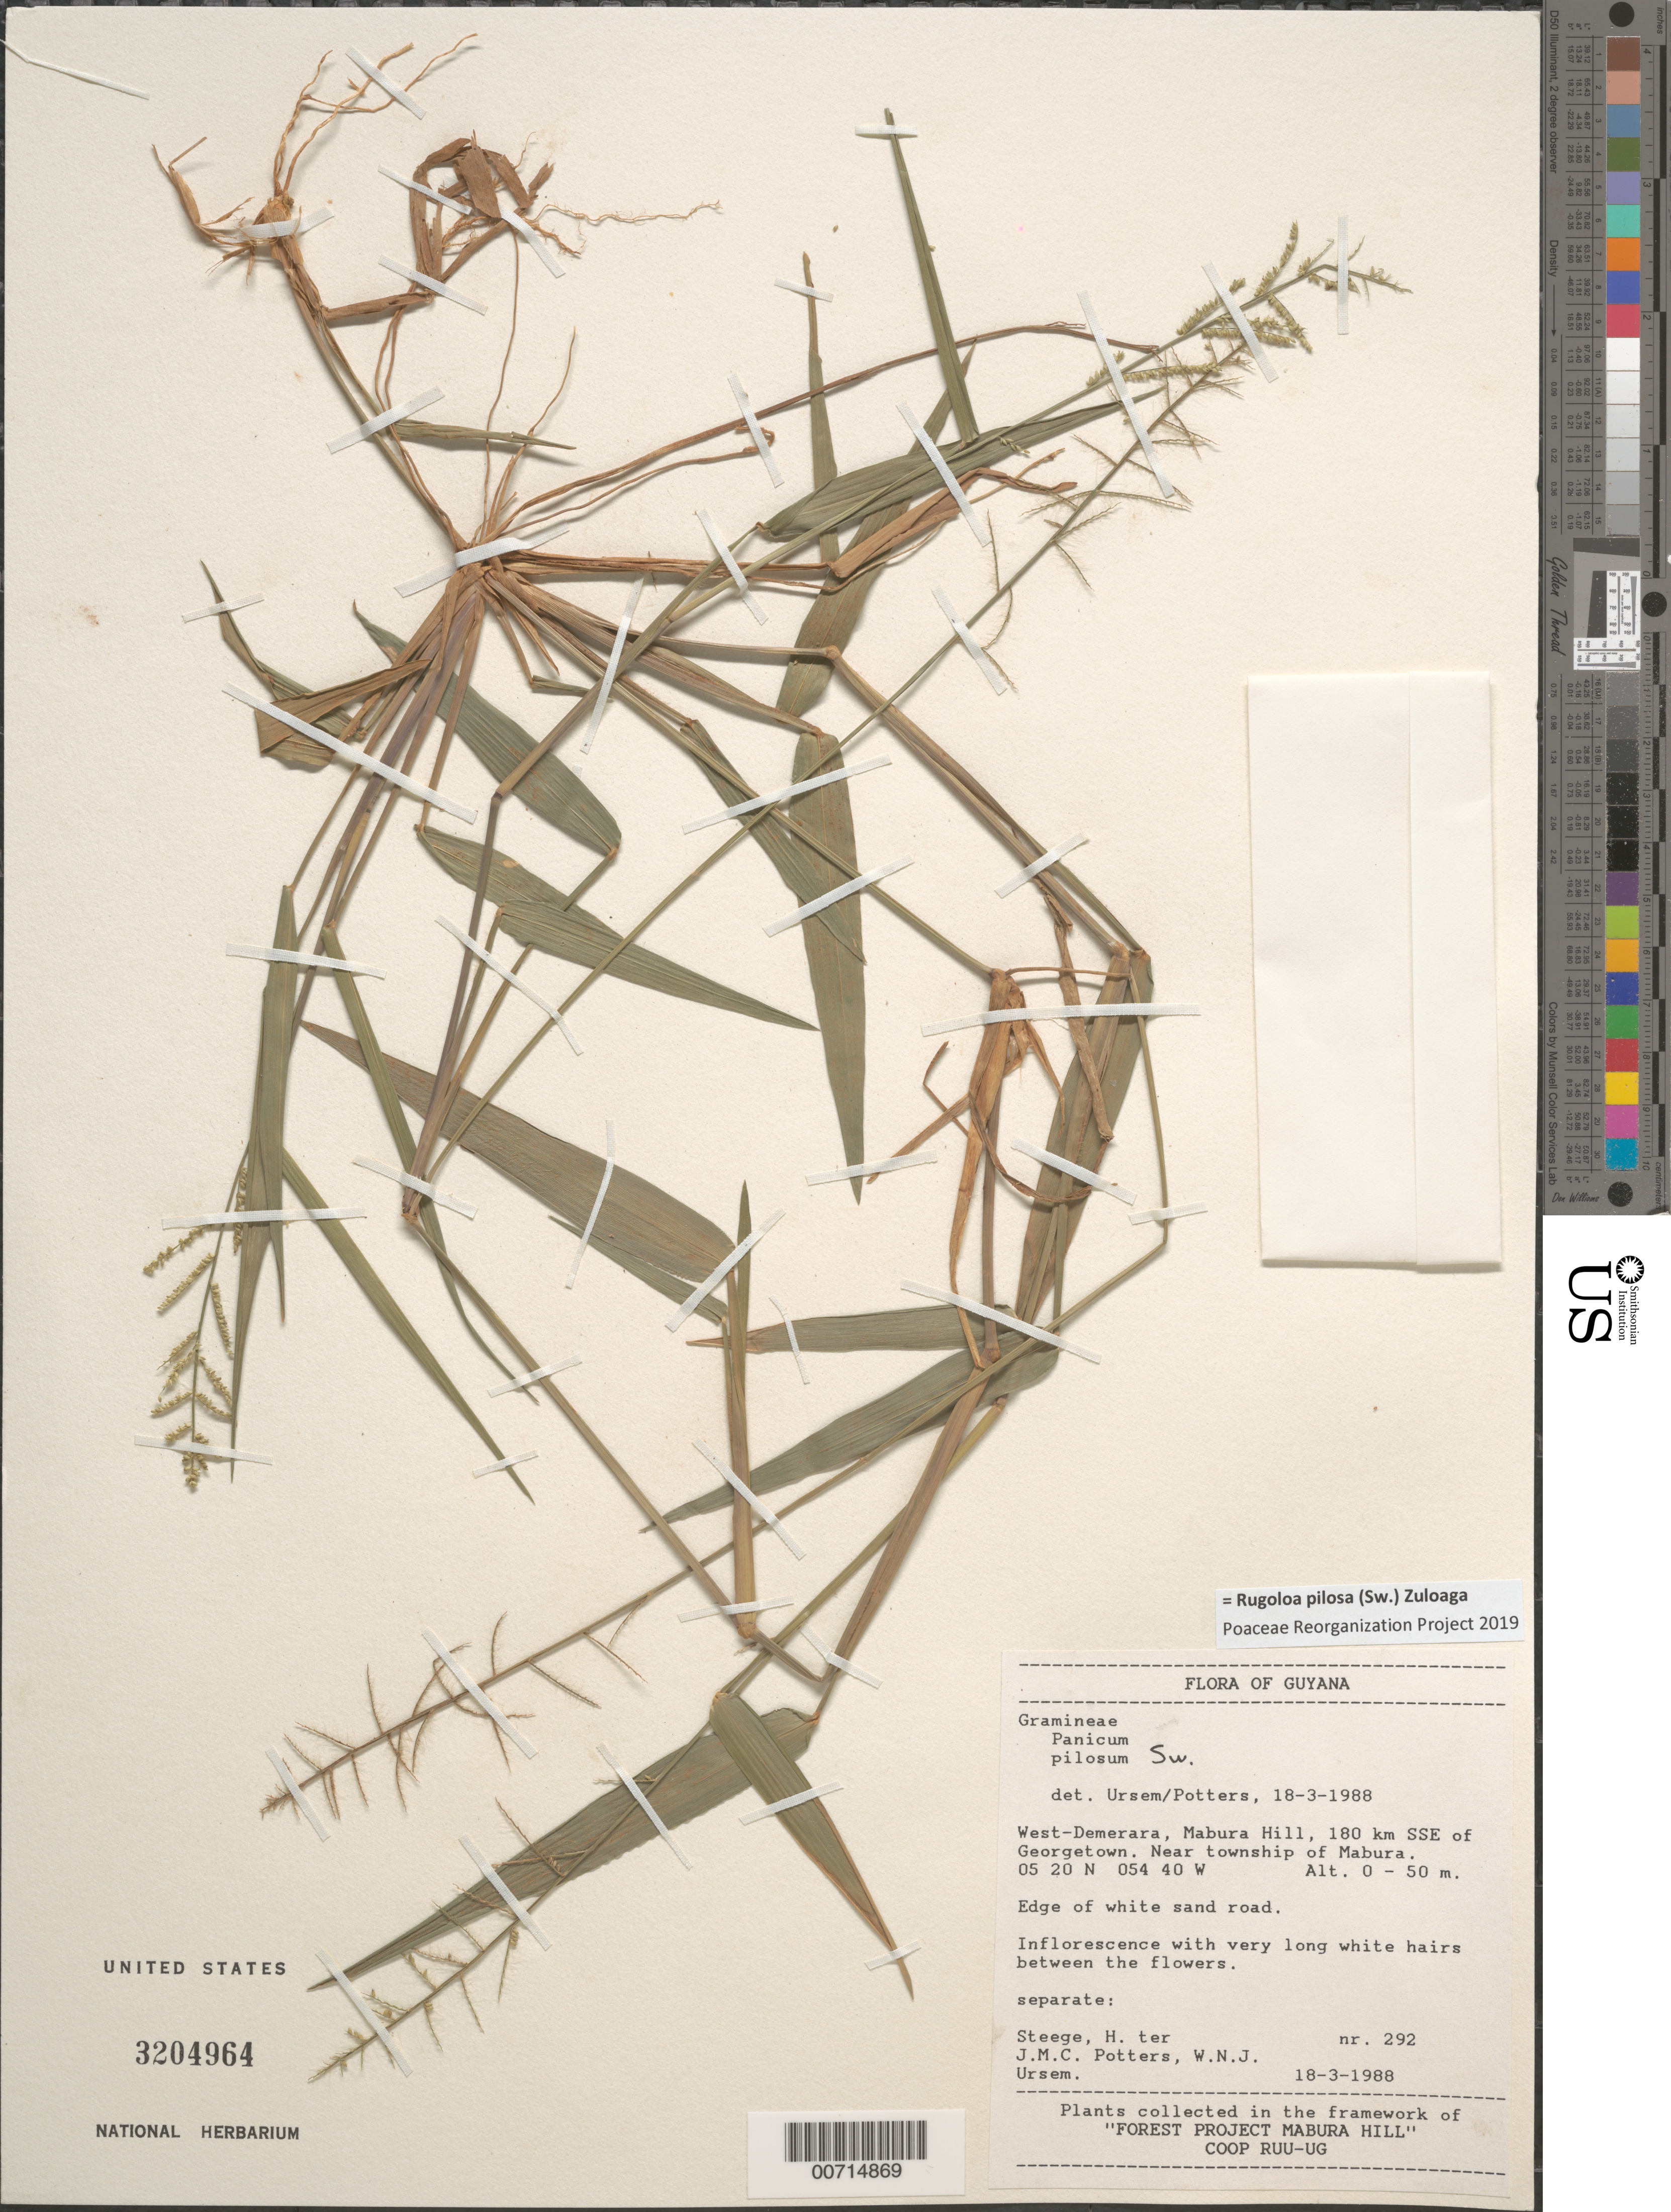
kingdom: Plantae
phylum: Tracheophyta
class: Liliopsida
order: Poales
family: Poaceae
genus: Panicum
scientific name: Panicum pilosum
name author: Sw.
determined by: Ursem, W. N.; Potters, J. M.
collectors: H. ter Steege, J. Potters & W. Ursem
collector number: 292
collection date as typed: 18-Mar-88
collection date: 1988-03-18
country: Guyana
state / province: U. Demerara-Berbice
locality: Mabura Hill, 180 km SSE of Georgetown, near township of Mabura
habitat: Edge of white sand road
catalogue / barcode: US 3204964